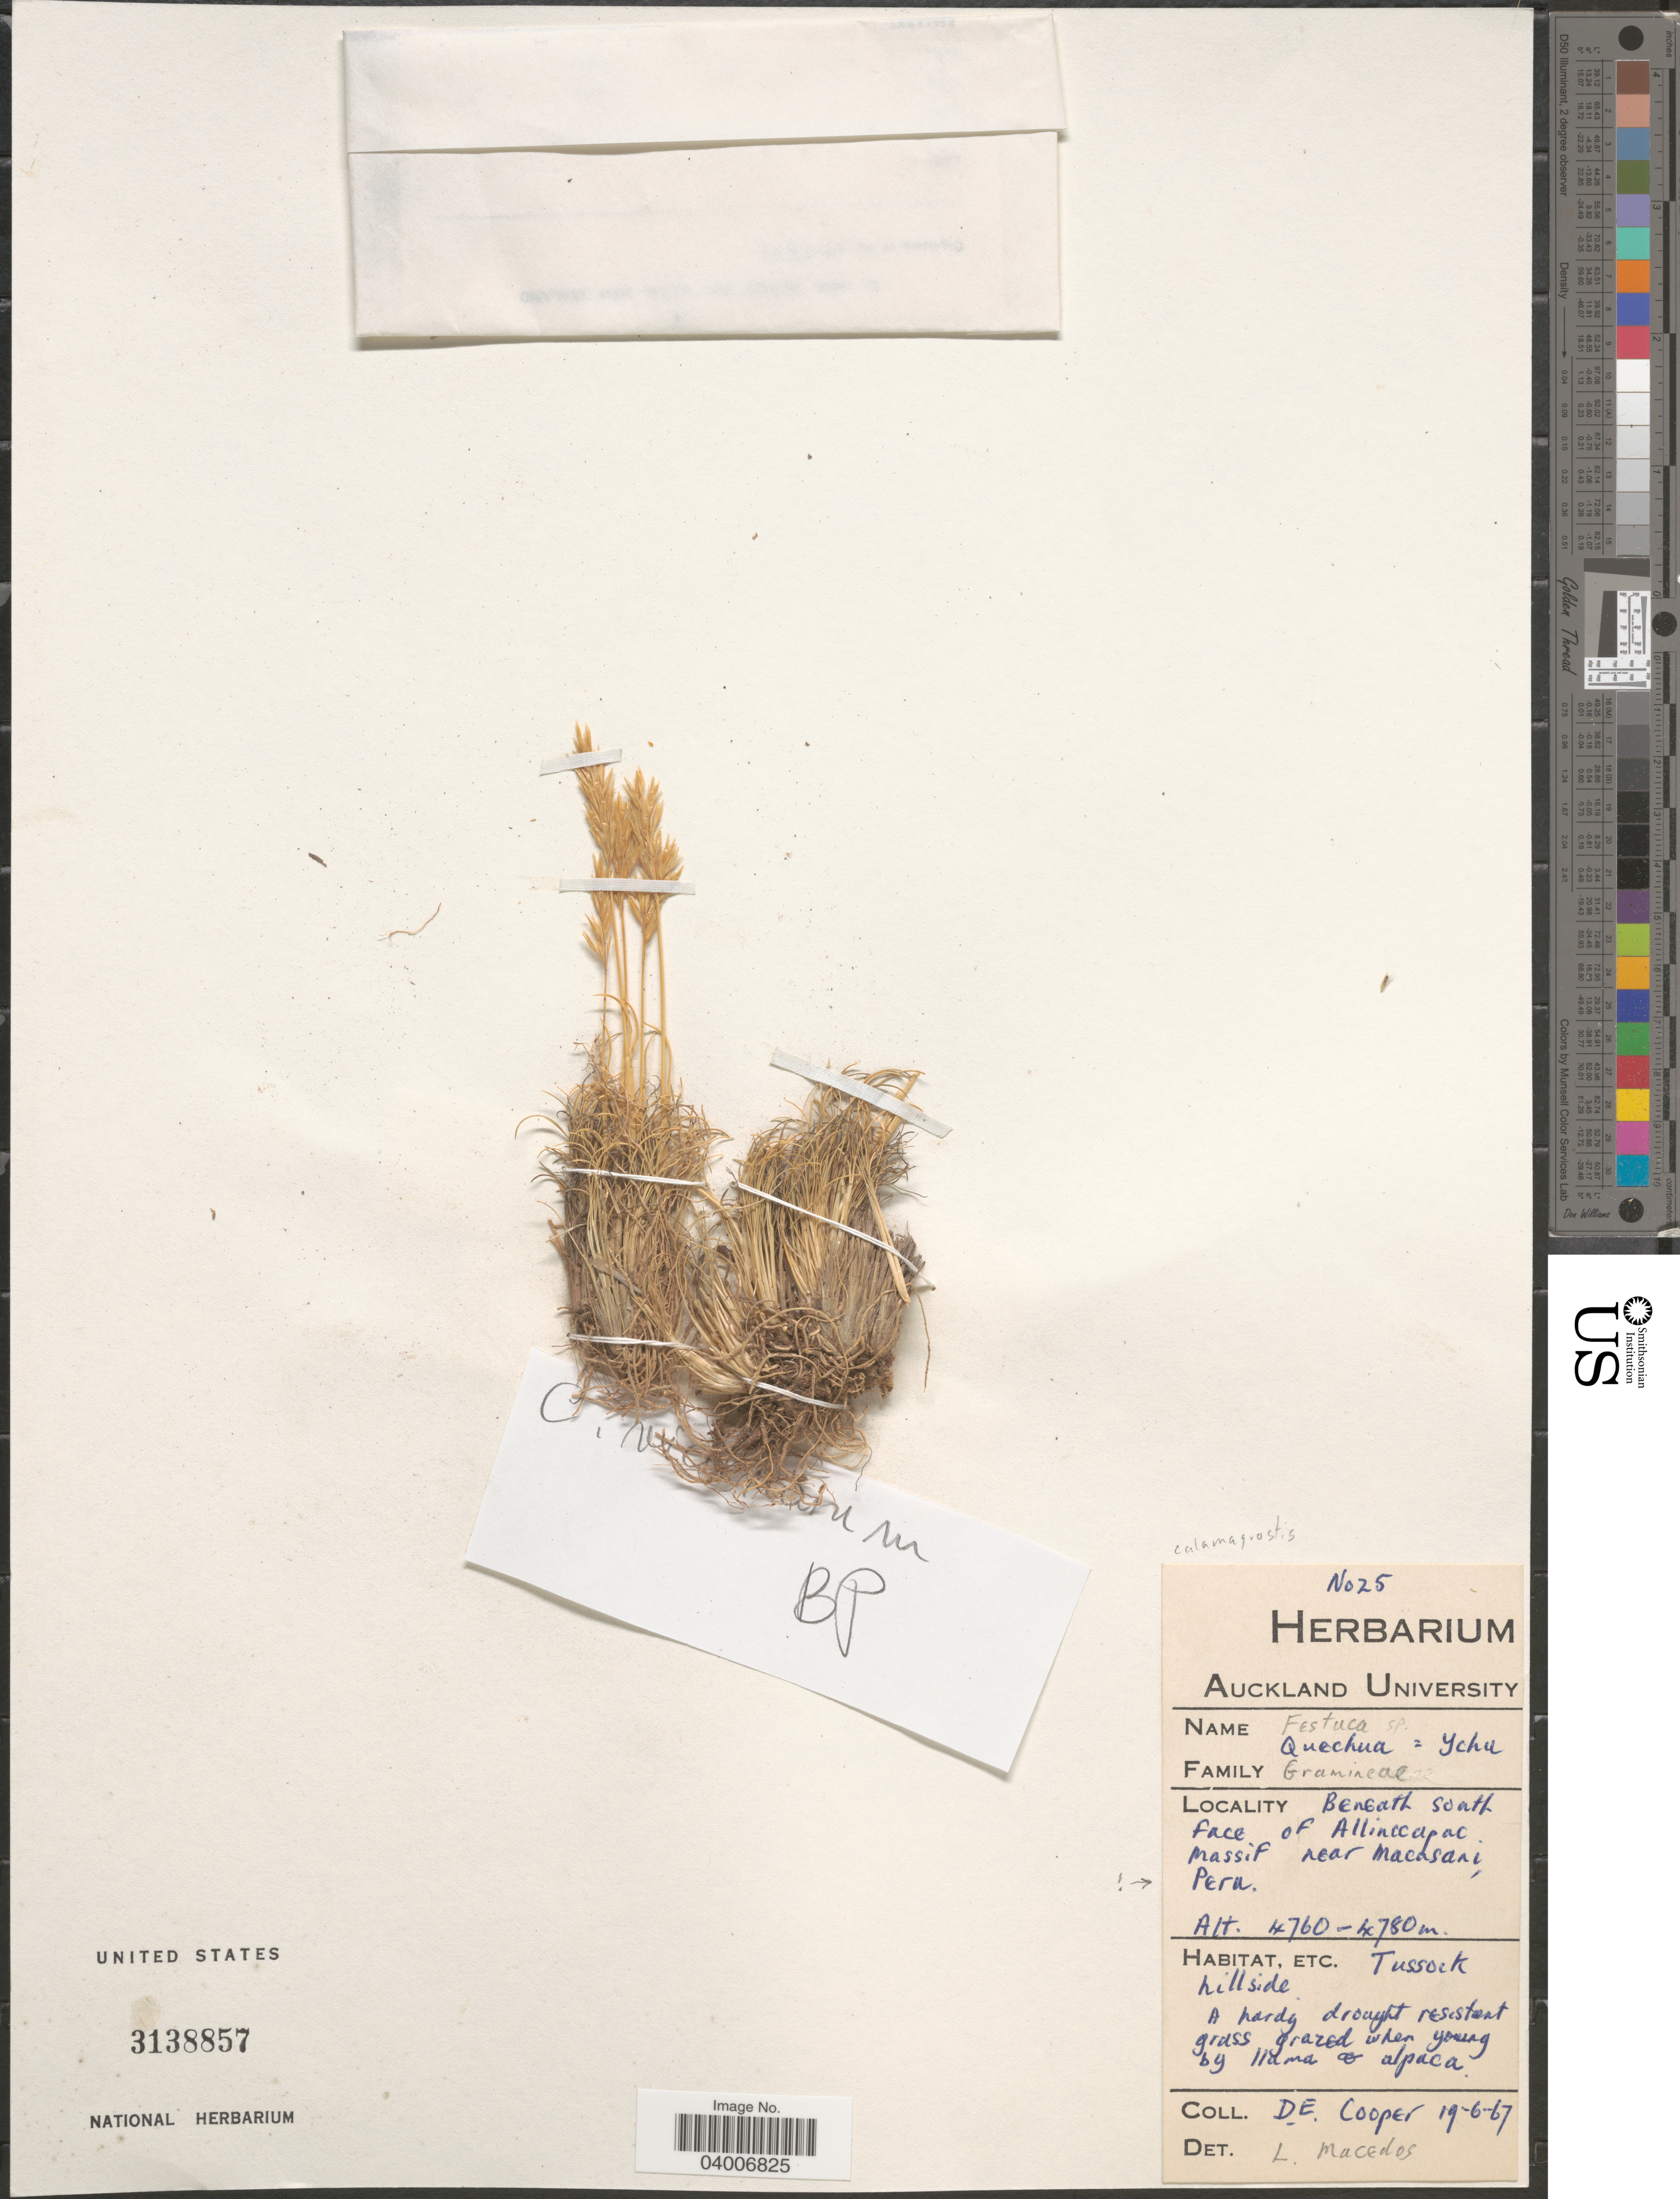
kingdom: Plantae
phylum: Tracheophyta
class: Liliopsida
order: Poales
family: Poaceae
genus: Cinnagrostis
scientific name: Cinnagrostis sp.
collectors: D. E. Cooper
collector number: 25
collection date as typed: Transcribed d/m/y: 19/6/67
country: Peru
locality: Beneath south face of Allinccapac. Massif near Macusani.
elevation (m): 4760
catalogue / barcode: US 3138857